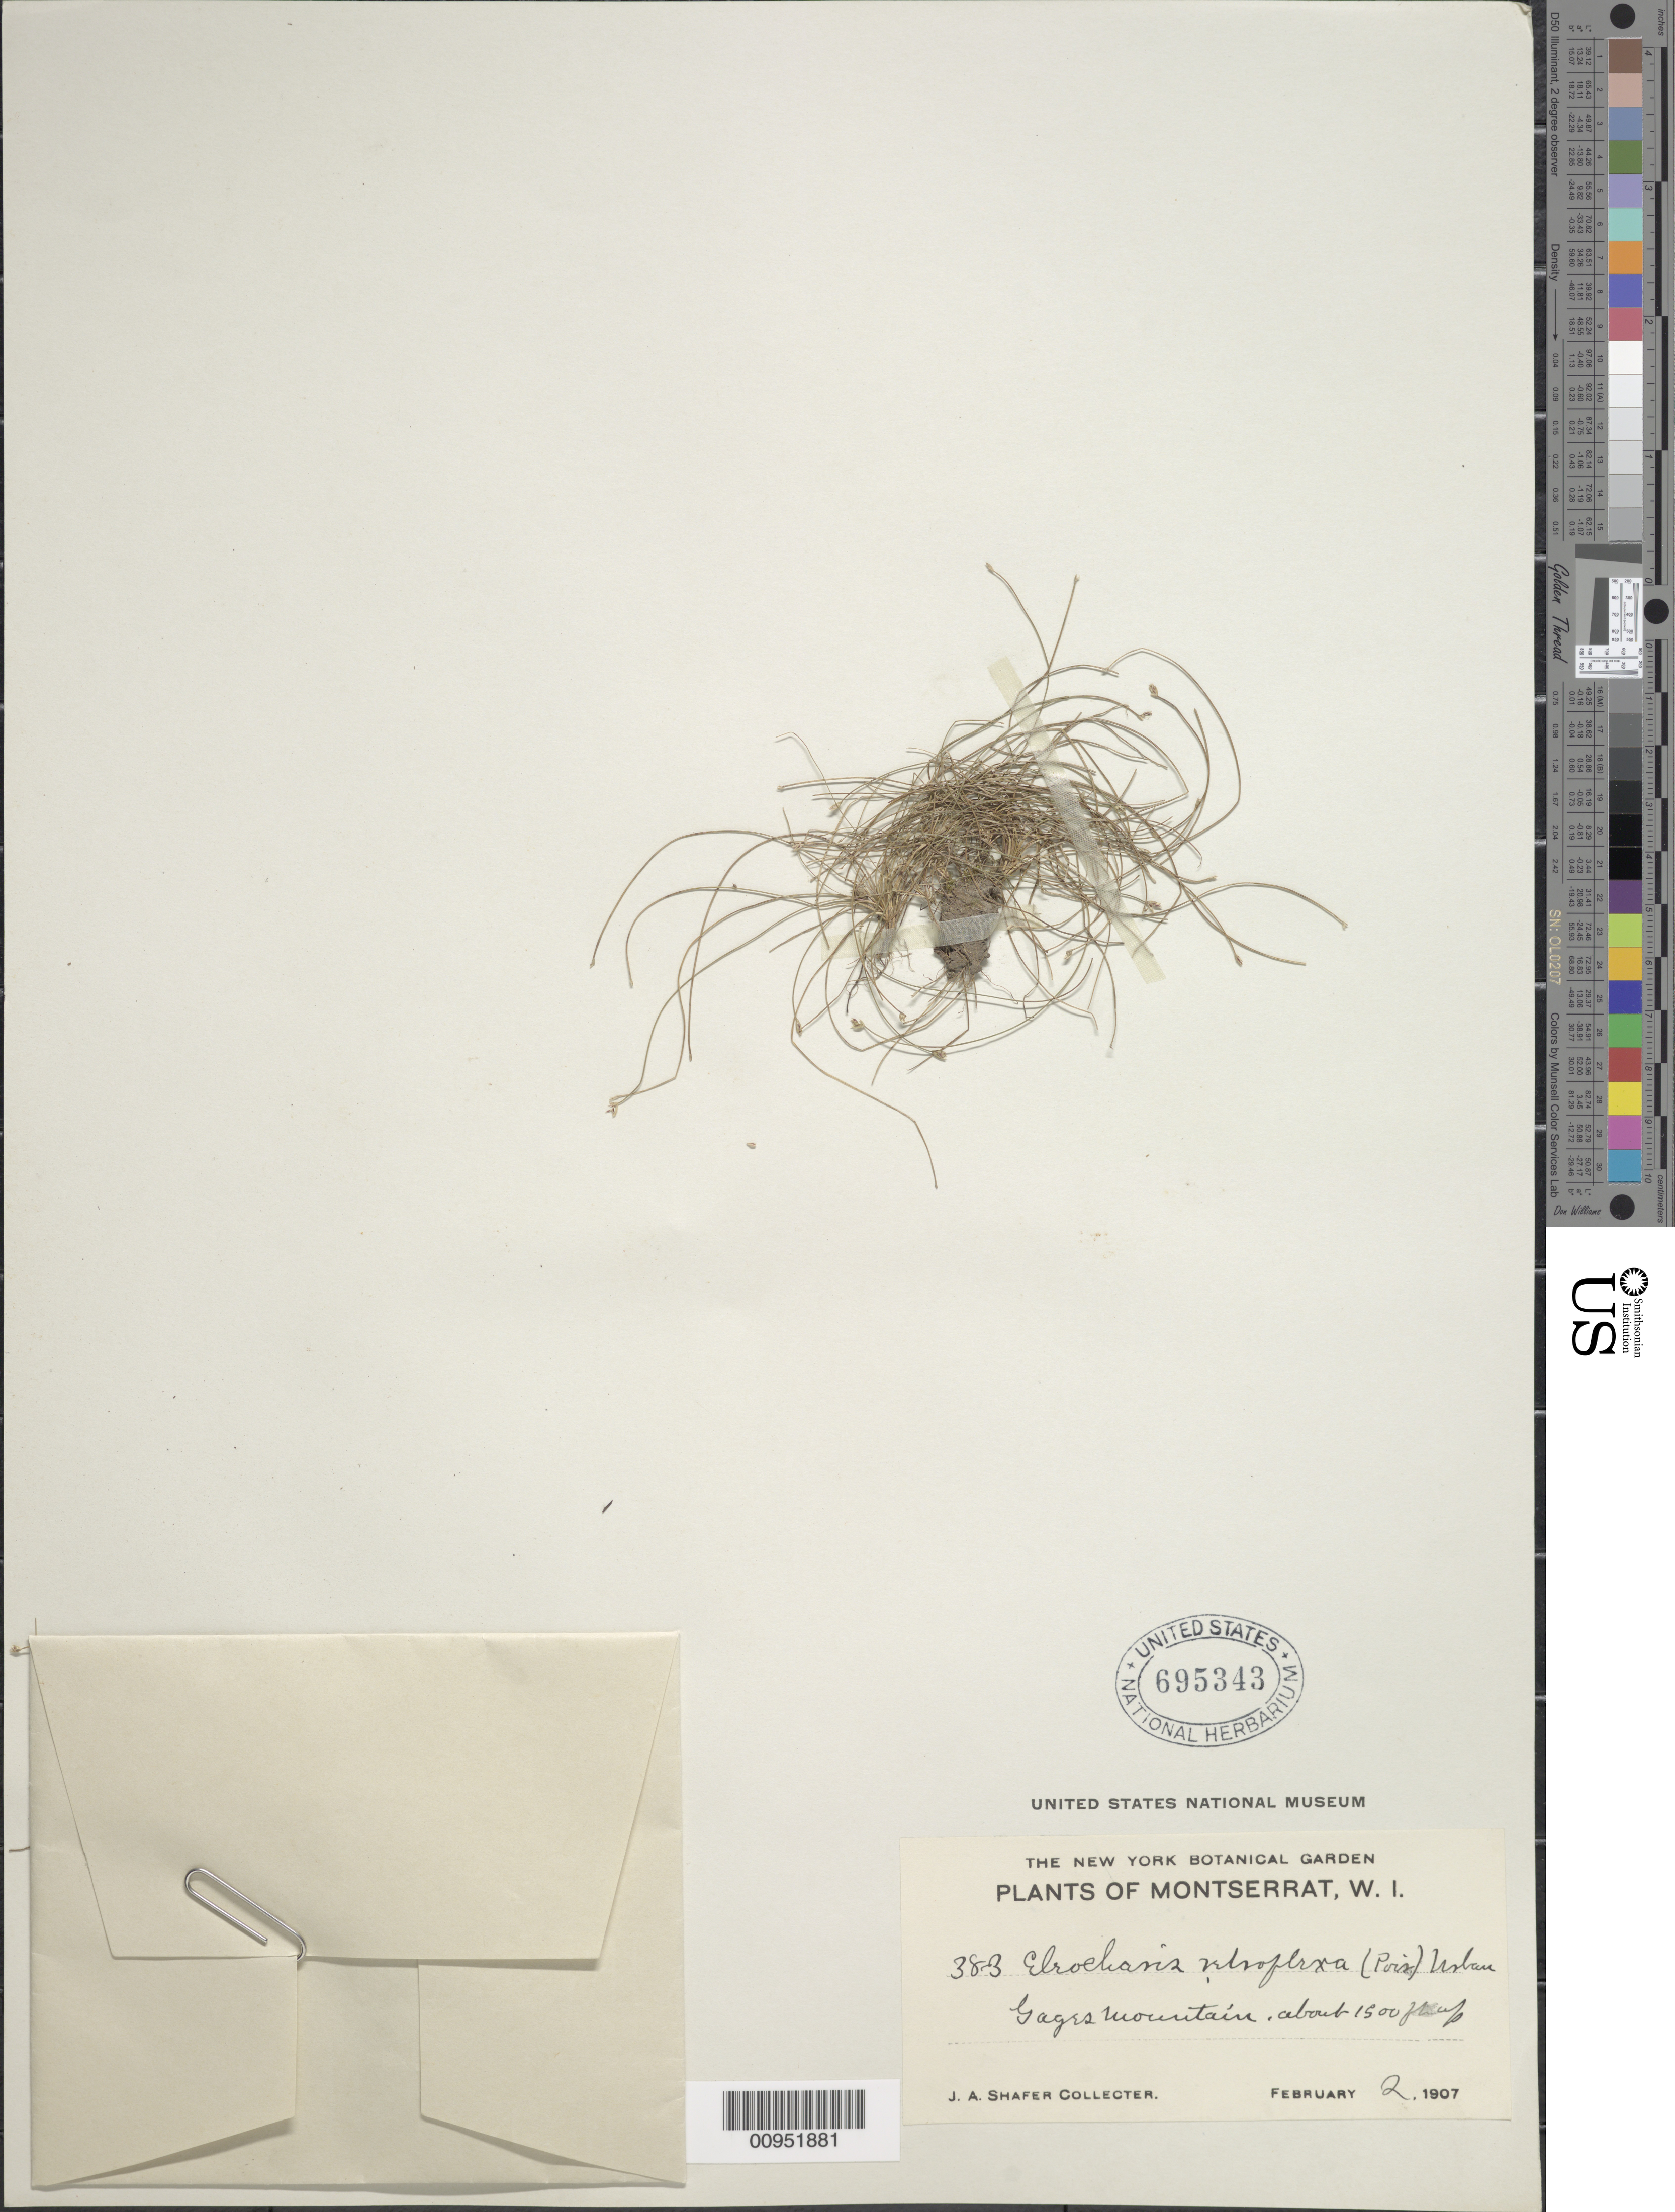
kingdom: Plantae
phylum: Tracheophyta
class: Liliopsida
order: Poales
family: Cyperaceae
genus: Eleocharis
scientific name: Eleocharis retroflexa subsp. retroflexa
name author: (Poir.) Urb.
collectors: J. A. Shafer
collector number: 383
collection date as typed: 02 Feb 1907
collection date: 1907-02-02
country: Montserrat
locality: Gagrs Mountain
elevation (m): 457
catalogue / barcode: US 695343